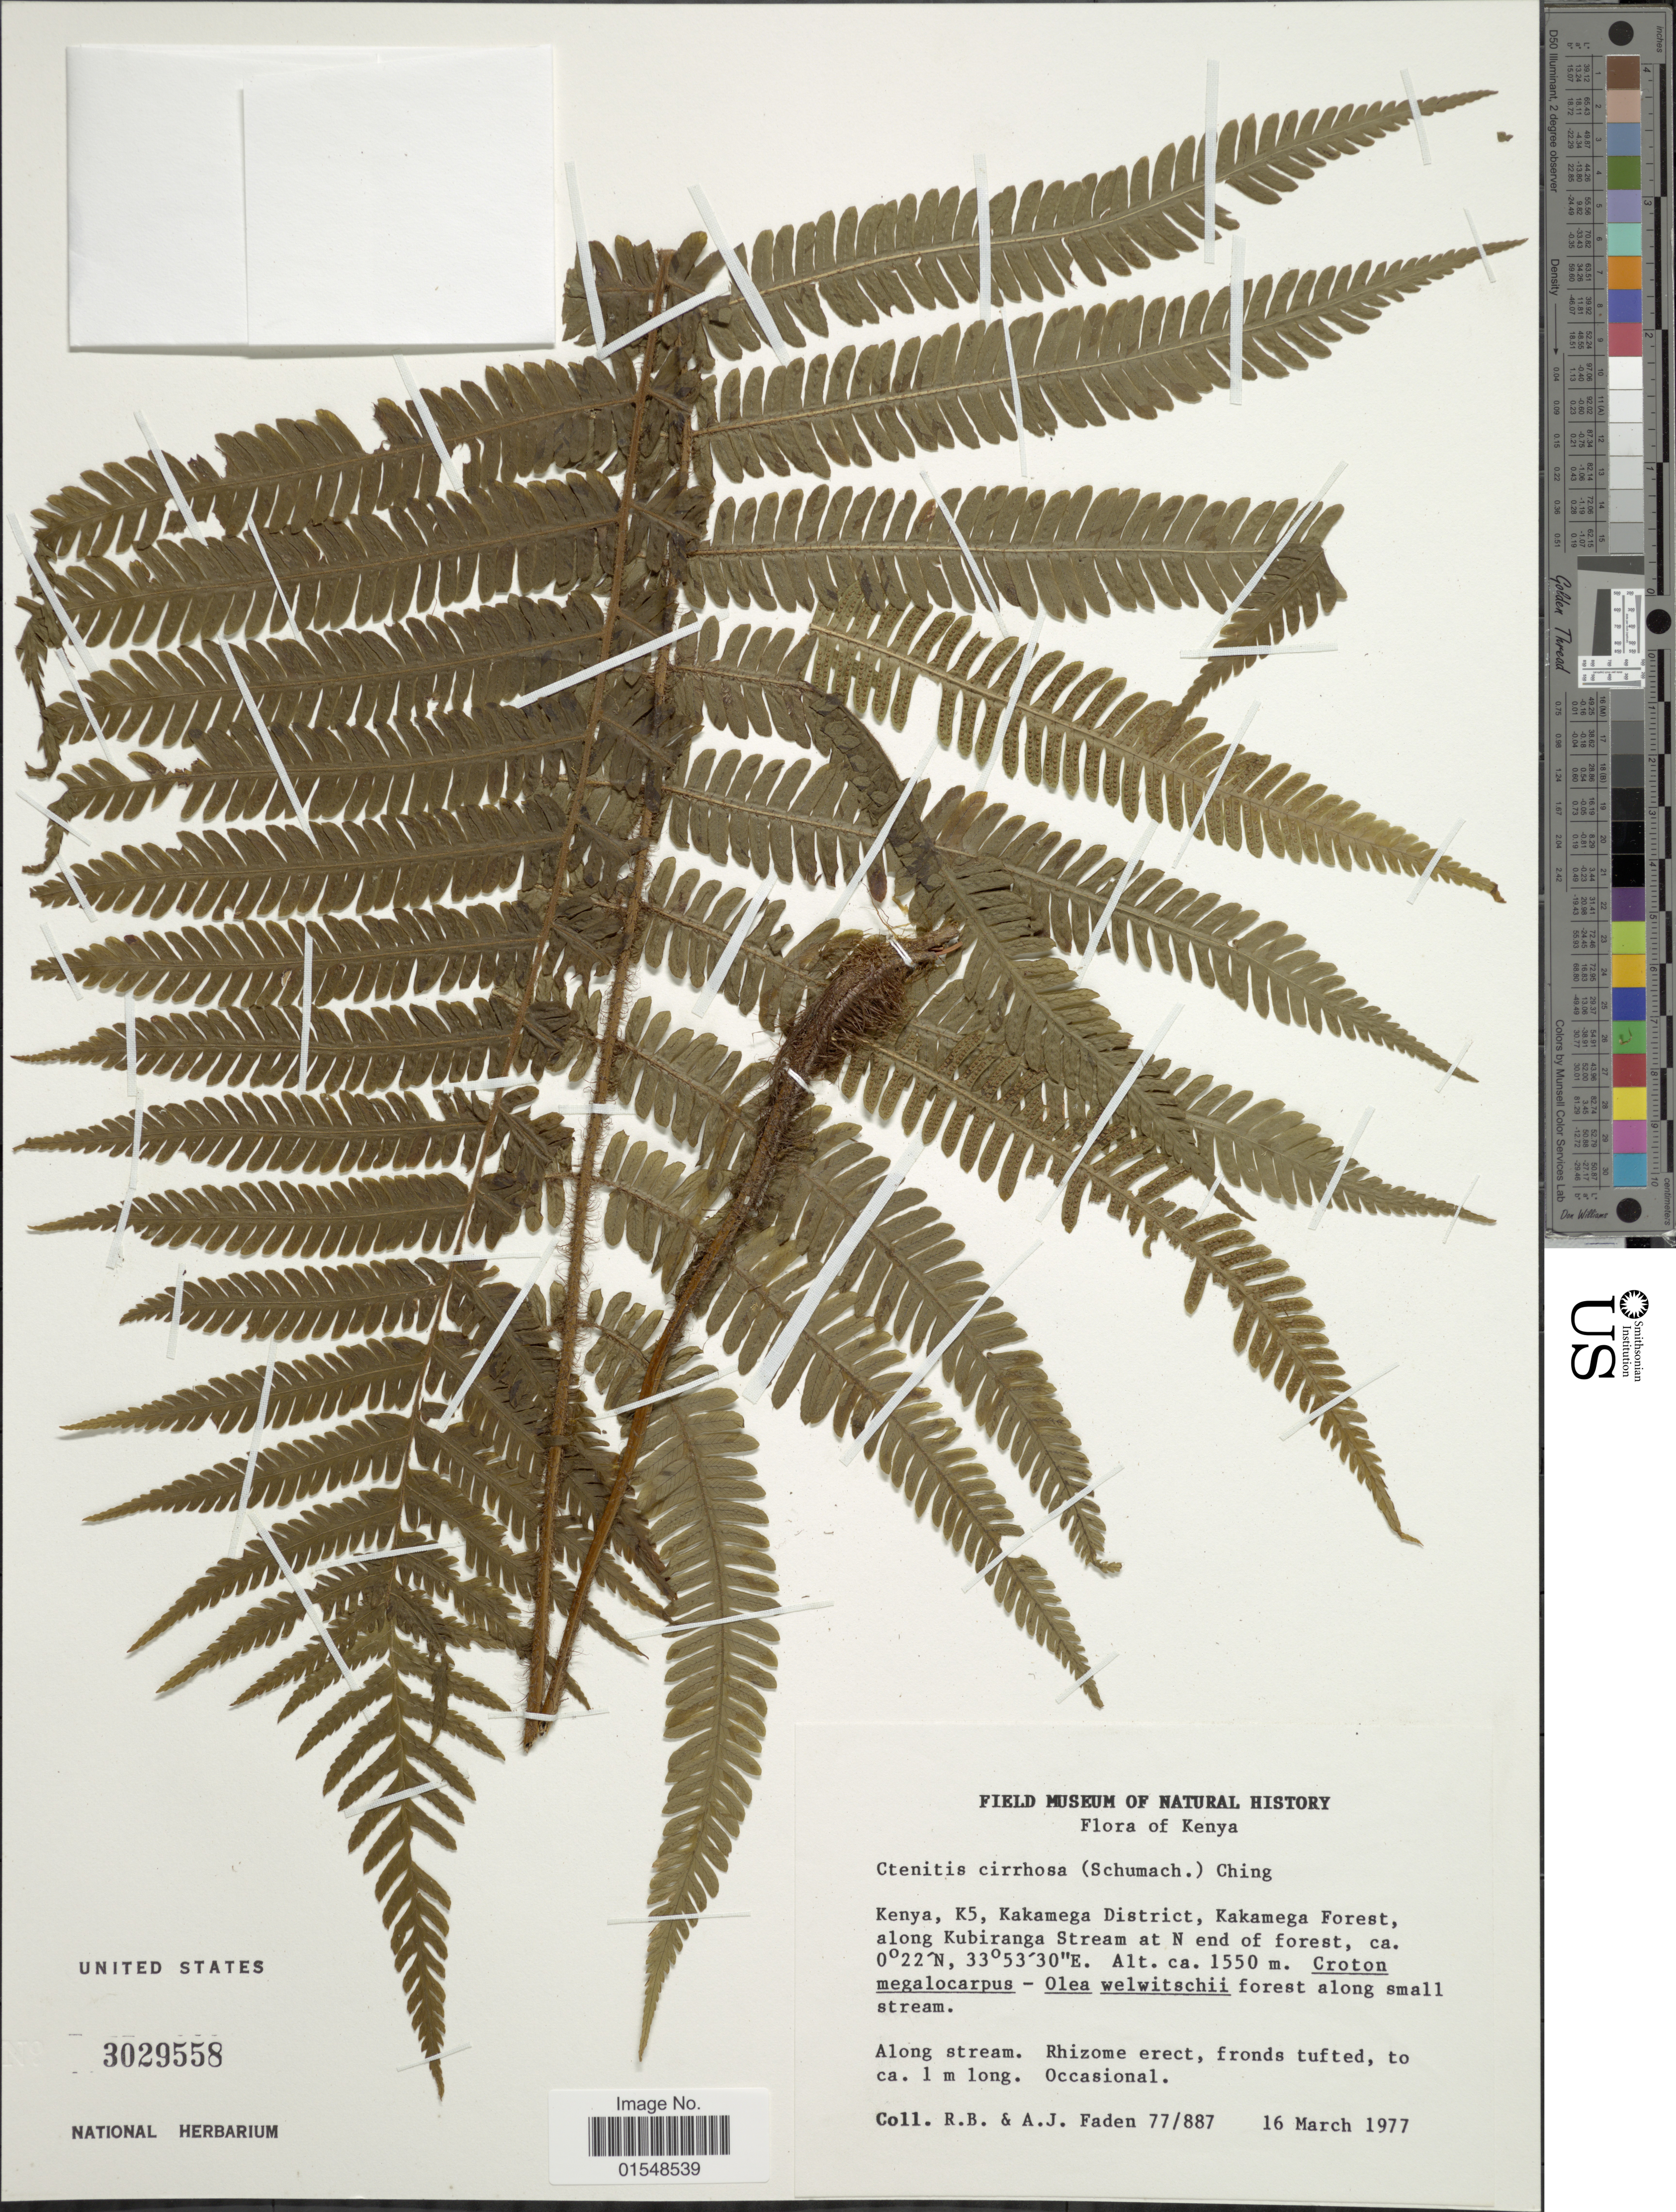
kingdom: Plantae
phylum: Tracheophyta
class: Polypodiopsida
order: Polypodiales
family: Dryopteridaceae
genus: Ctenitis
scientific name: Ctenitis cirrhosa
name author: (Schumach.) Ching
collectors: R. B. Faden & A. J. Faden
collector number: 77/887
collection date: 1977-03-16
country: Kenya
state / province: Kakamega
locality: K5, Kakamega Dsitrict, Kakamega Forest, along Kubiranga Stream at N end of forest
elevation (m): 1550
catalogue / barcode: US 3029558